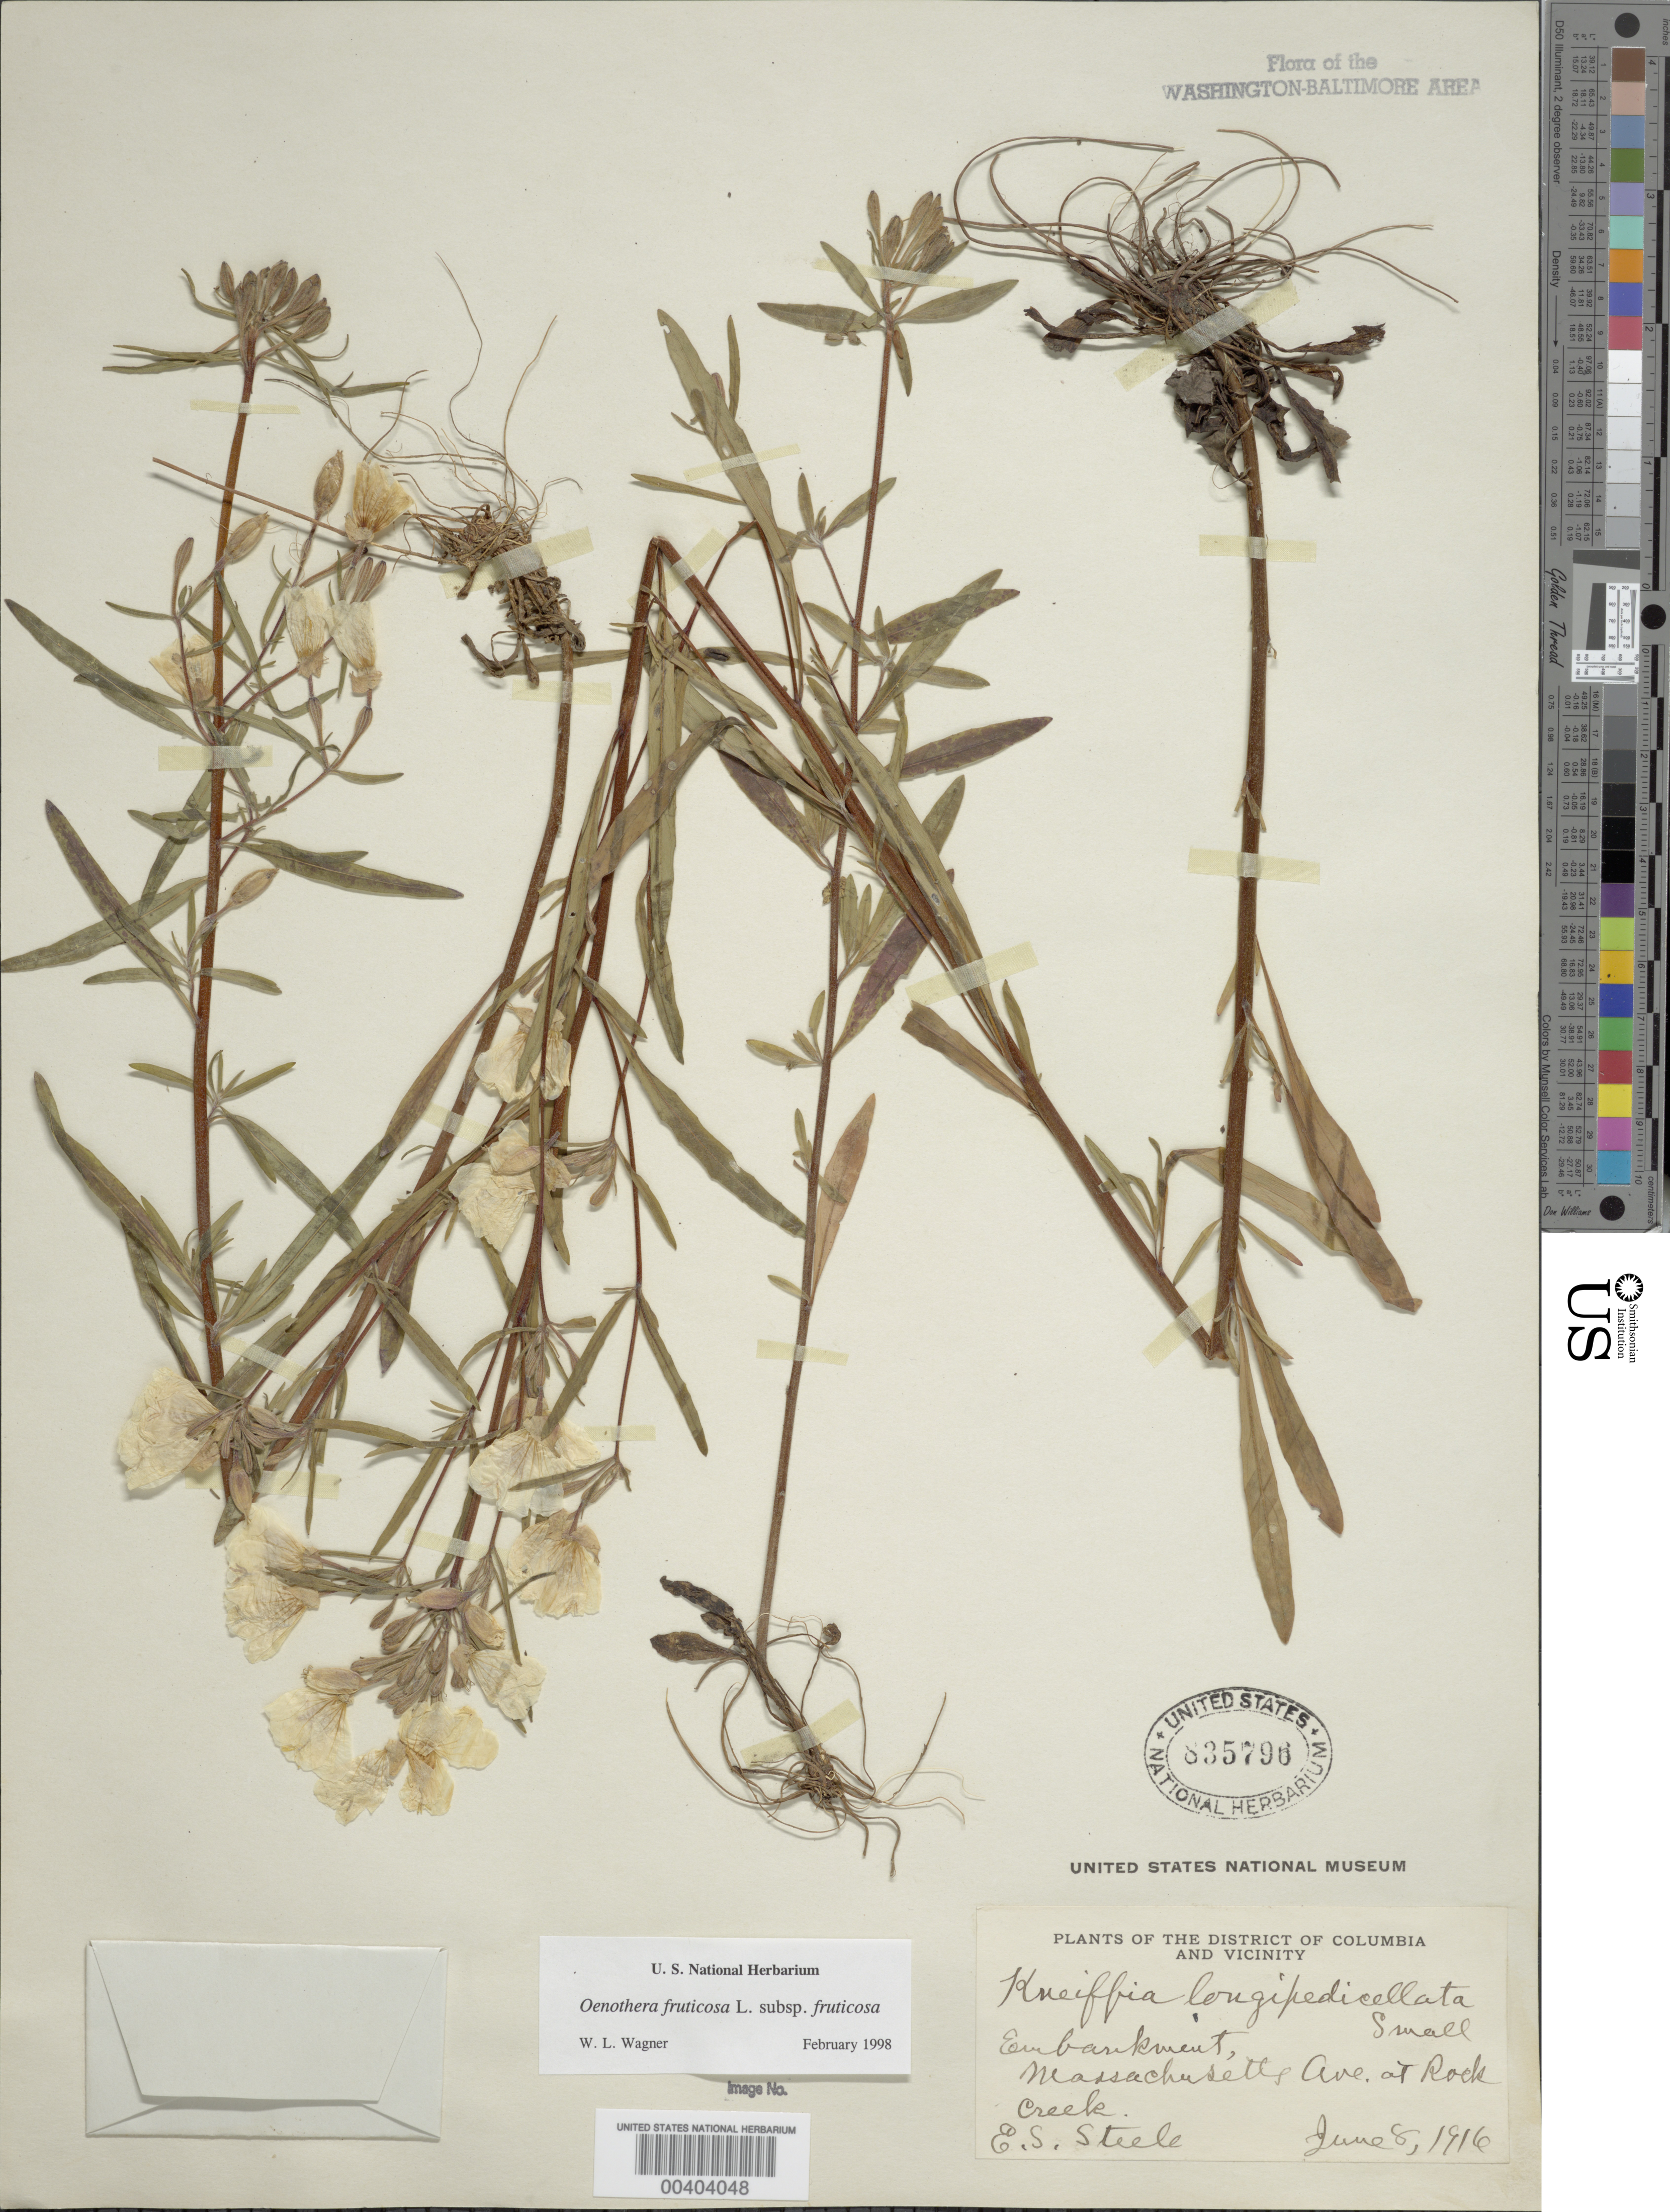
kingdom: Plantae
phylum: Tracheophyta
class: Magnoliopsida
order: Myrtales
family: Onagraceae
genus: Oenothera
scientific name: Oenothera fruticosa subsp. fruticosa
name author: L.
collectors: E. Steele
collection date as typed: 08 Jun 1916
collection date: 1916-06-08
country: United States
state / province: District of Columbia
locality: Massachusetts Ave. at Rock Creek Rock Creek Park and Vicinity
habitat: Embankment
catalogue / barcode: US 835796